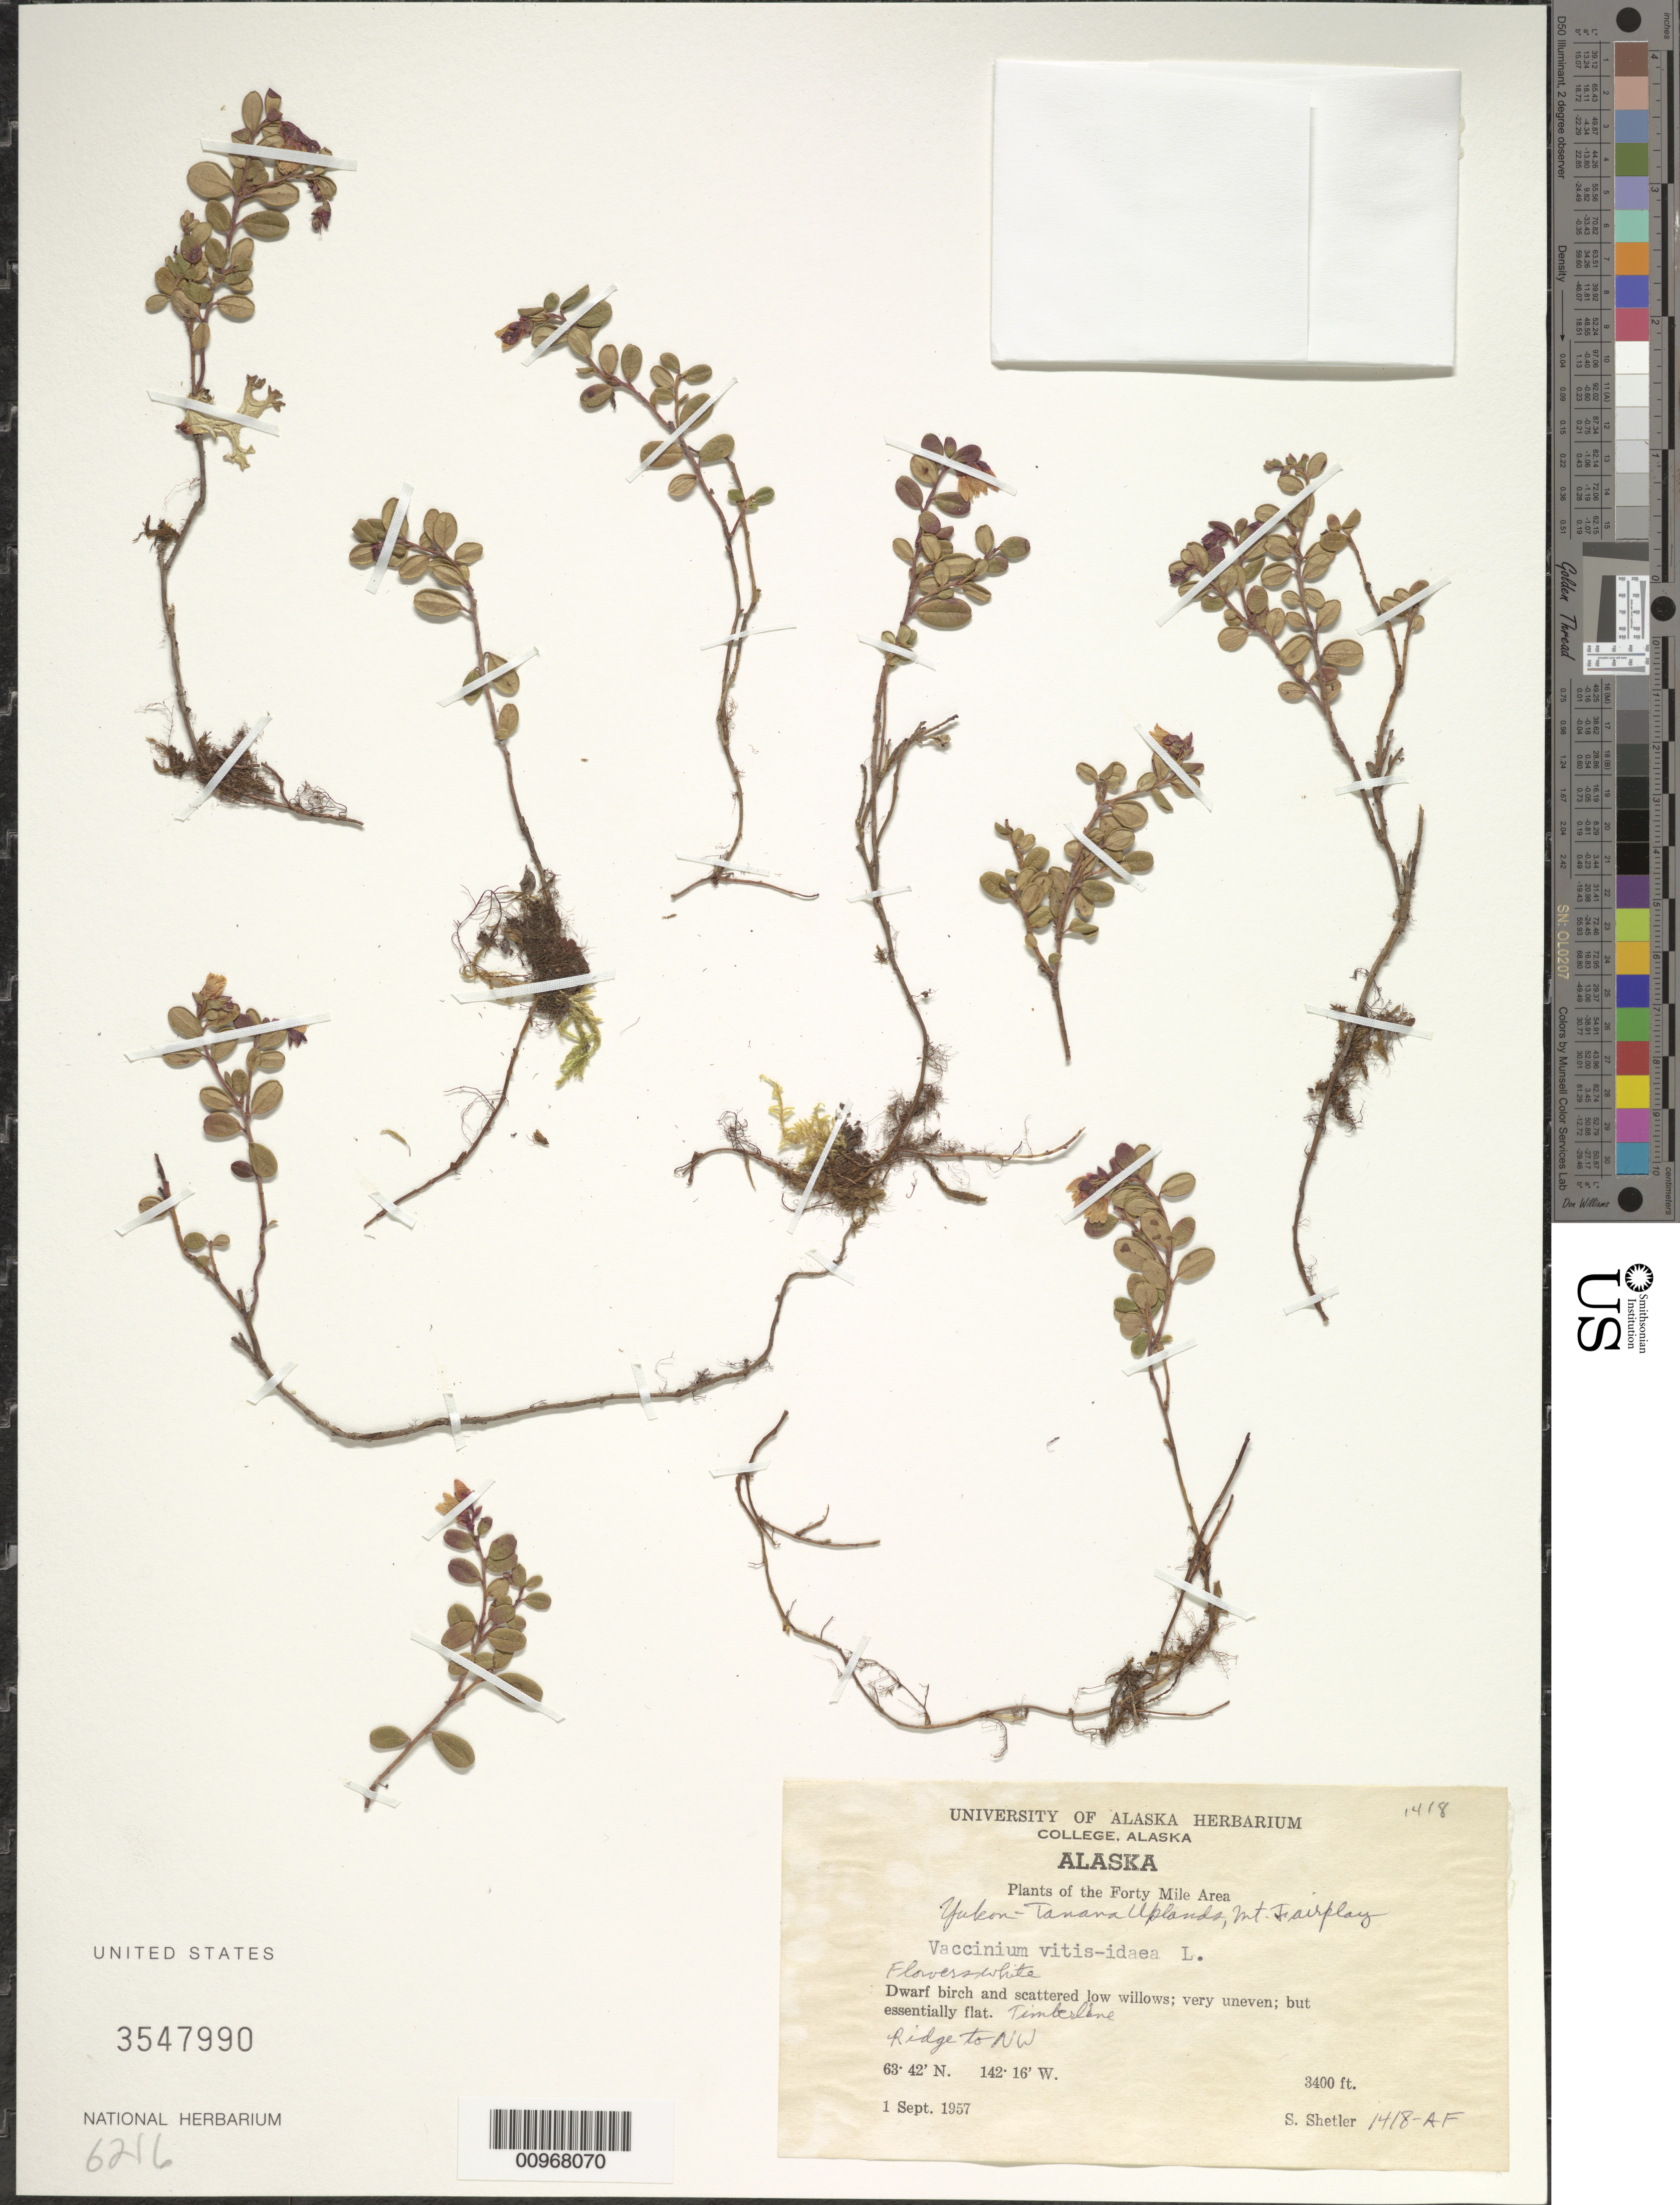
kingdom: Plantae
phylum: Tracheophyta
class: Magnoliopsida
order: Ericales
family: Ericaceae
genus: Vaccinium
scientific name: Vaccinium vitis-idaea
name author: L.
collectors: S. Shetler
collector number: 1418-AF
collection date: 1957-09-01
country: United States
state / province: Alaska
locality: Forty Mile Area. Yukon-Tanara Uplands, Nt. Fairplay. Ridge to NW.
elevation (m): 1036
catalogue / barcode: US 3547990